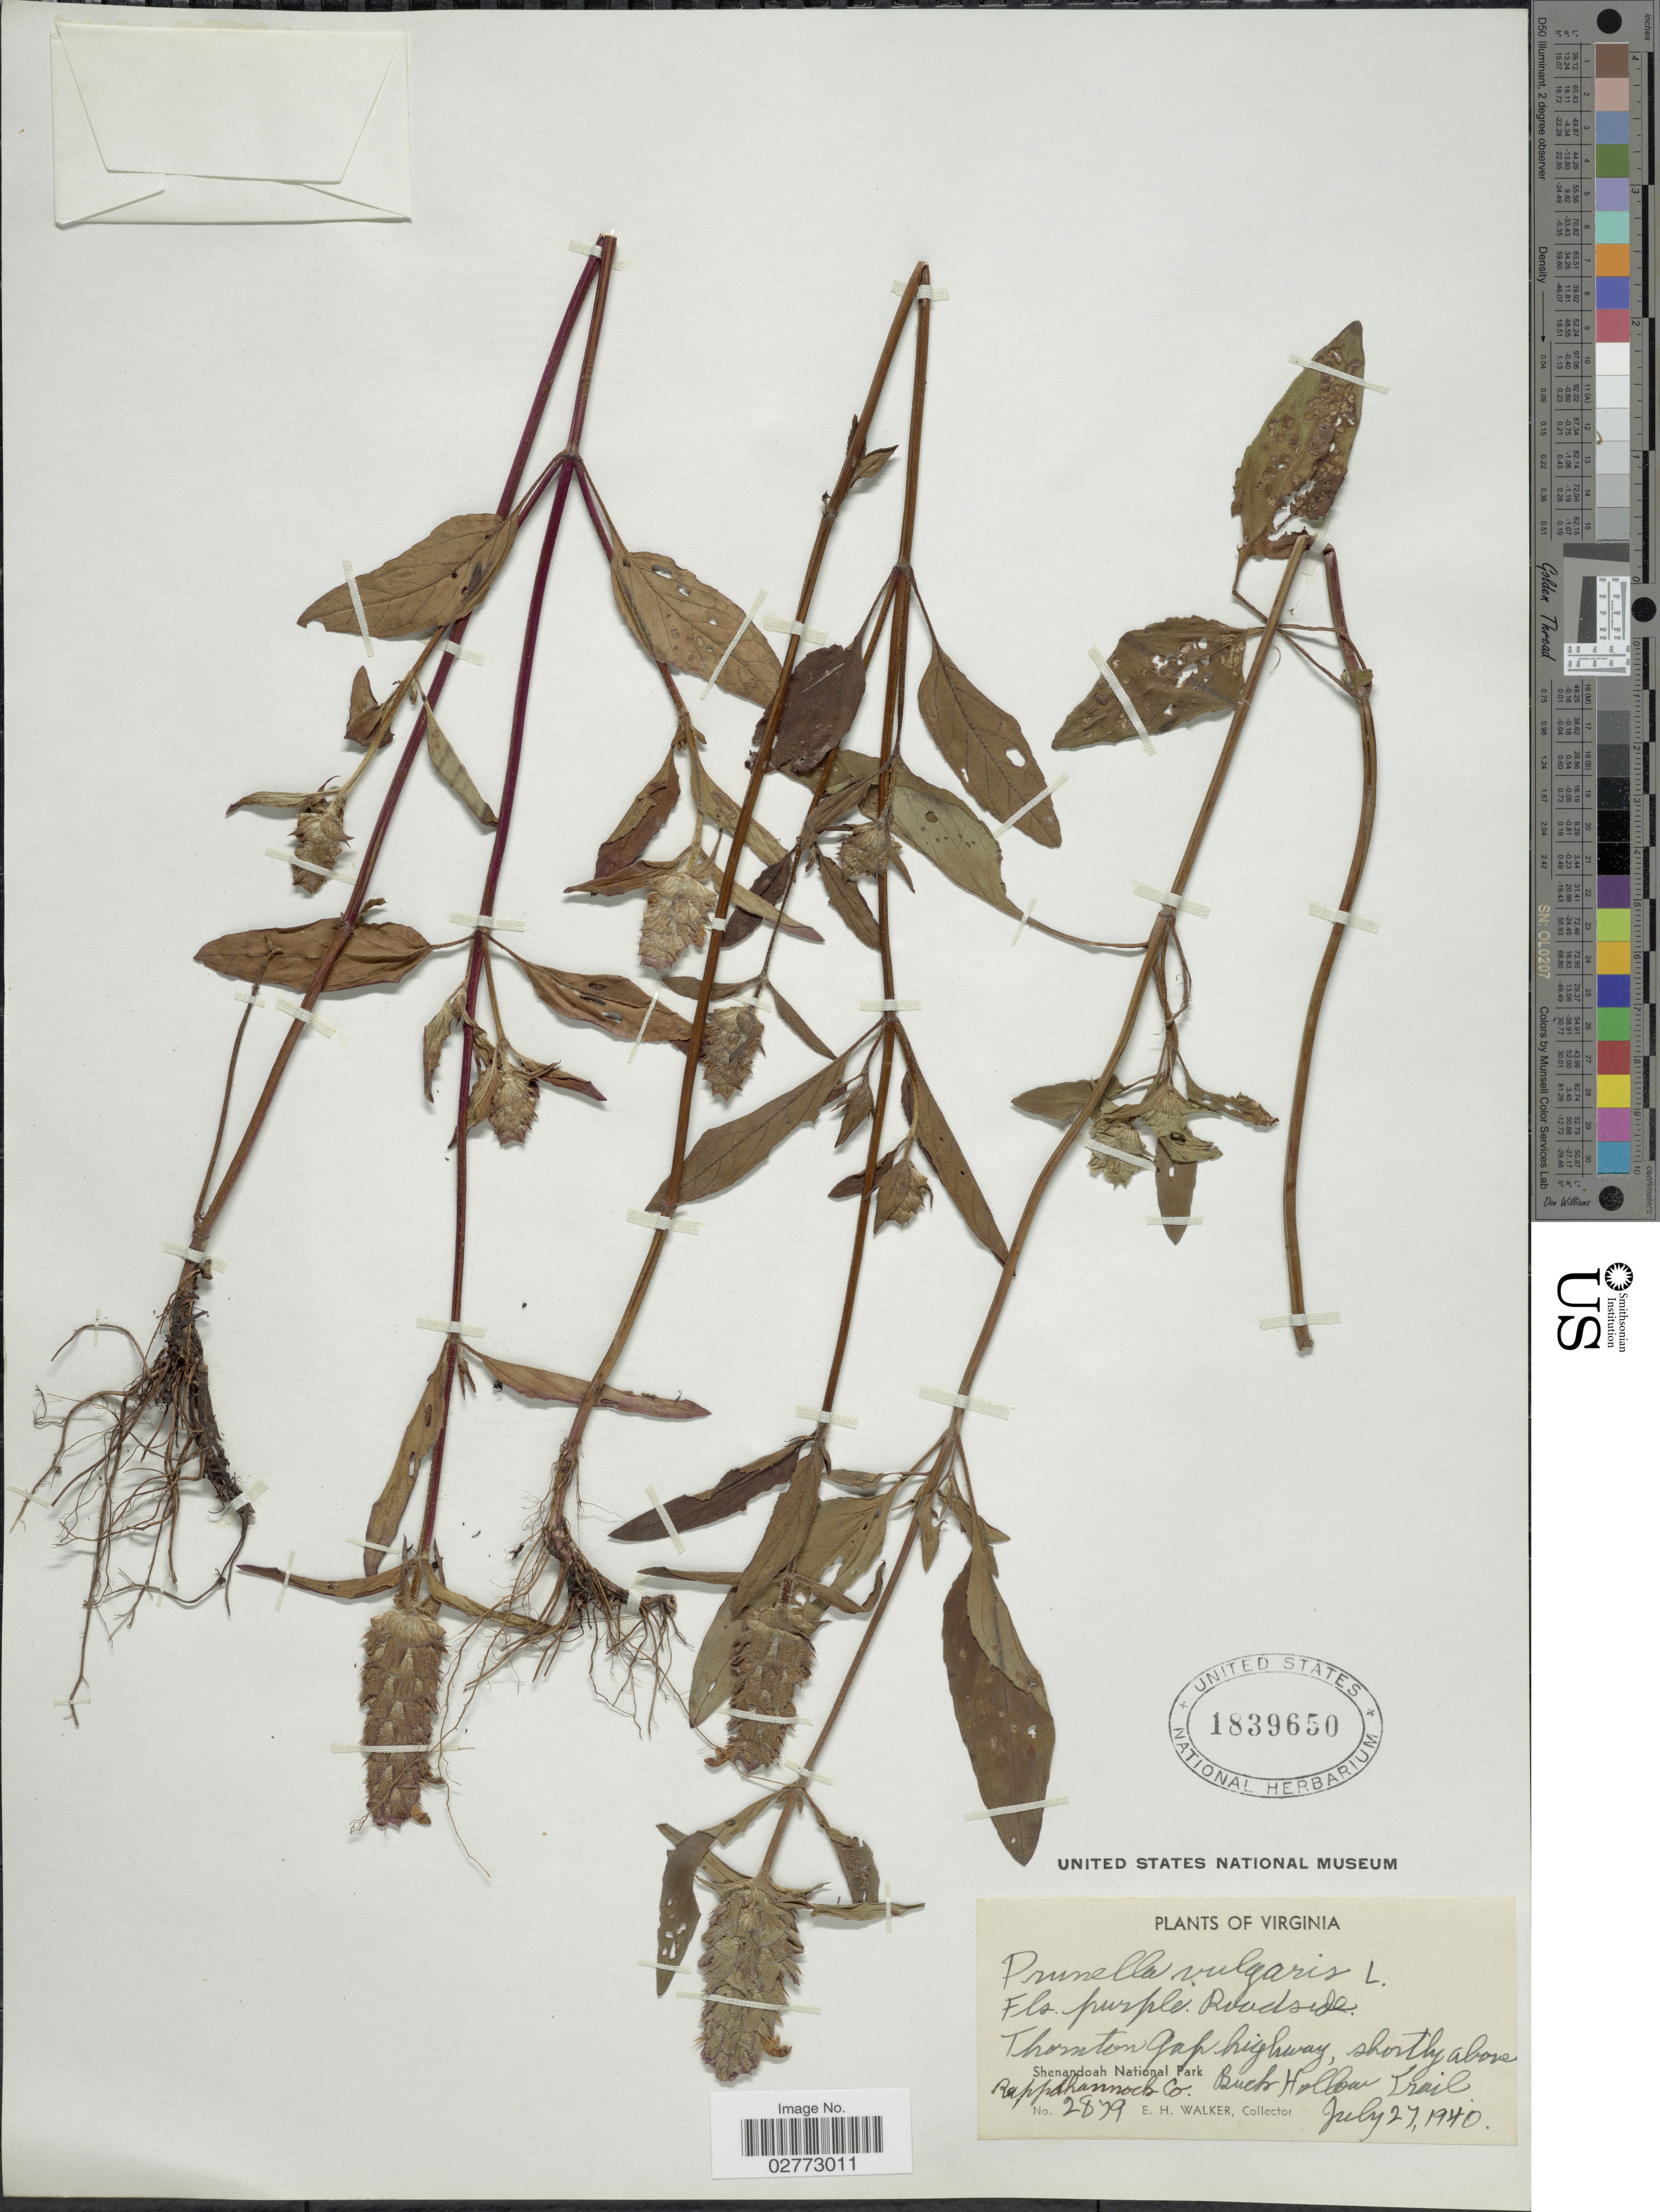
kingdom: Plantae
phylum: Tracheophyta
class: Magnoliopsida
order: Lamiales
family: Lamiaceae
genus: Prunella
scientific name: Prunella vulgaris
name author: L.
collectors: E. H. Walker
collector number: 2879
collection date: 1940-07-27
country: United States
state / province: Virginia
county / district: Rappahannock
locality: Thornton gap highway, shortly above Buck Hollow Trail. Shenandoah National Park. Rappahannock Co.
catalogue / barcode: US 1839650